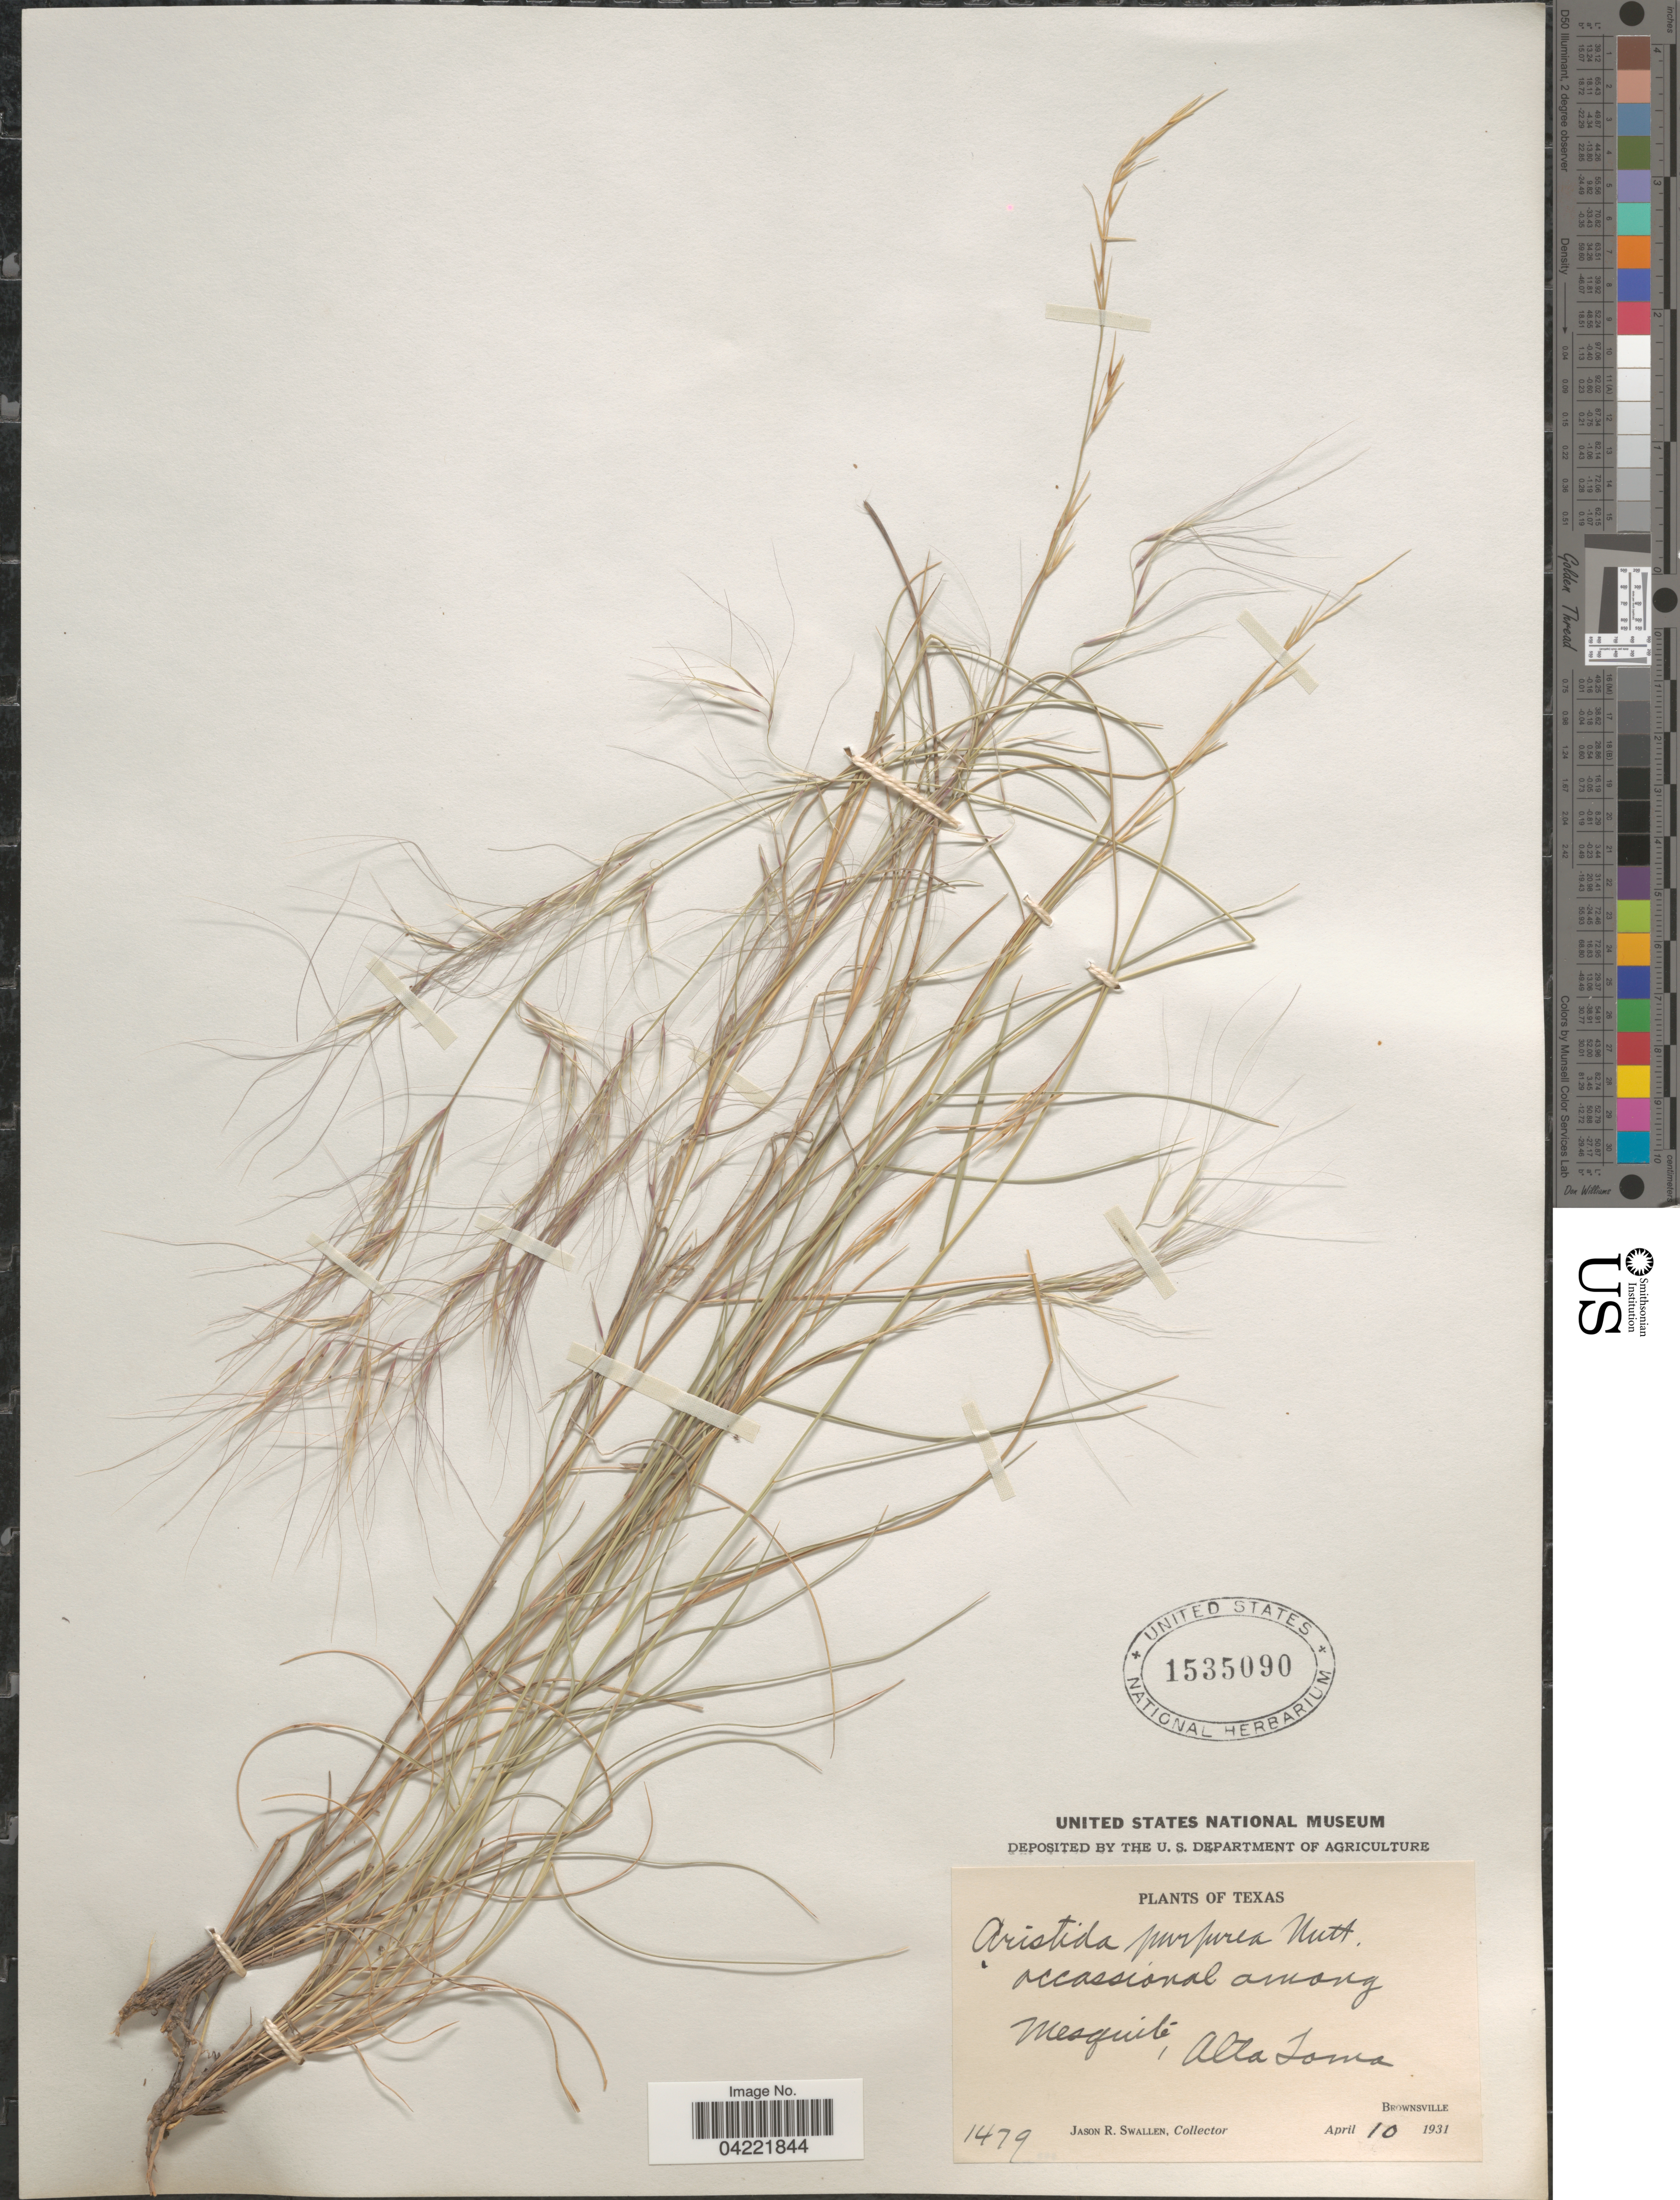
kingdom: Plantae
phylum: Tracheophyta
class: Liliopsida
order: Poales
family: Poaceae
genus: Aristida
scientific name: Aristida purpurea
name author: Nutt.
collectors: J. R. Swallen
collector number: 1479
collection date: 1931-04-10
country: United States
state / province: Texas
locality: Occasional among Mesquite, Alta Loma. Brownsville.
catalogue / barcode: US 1535090